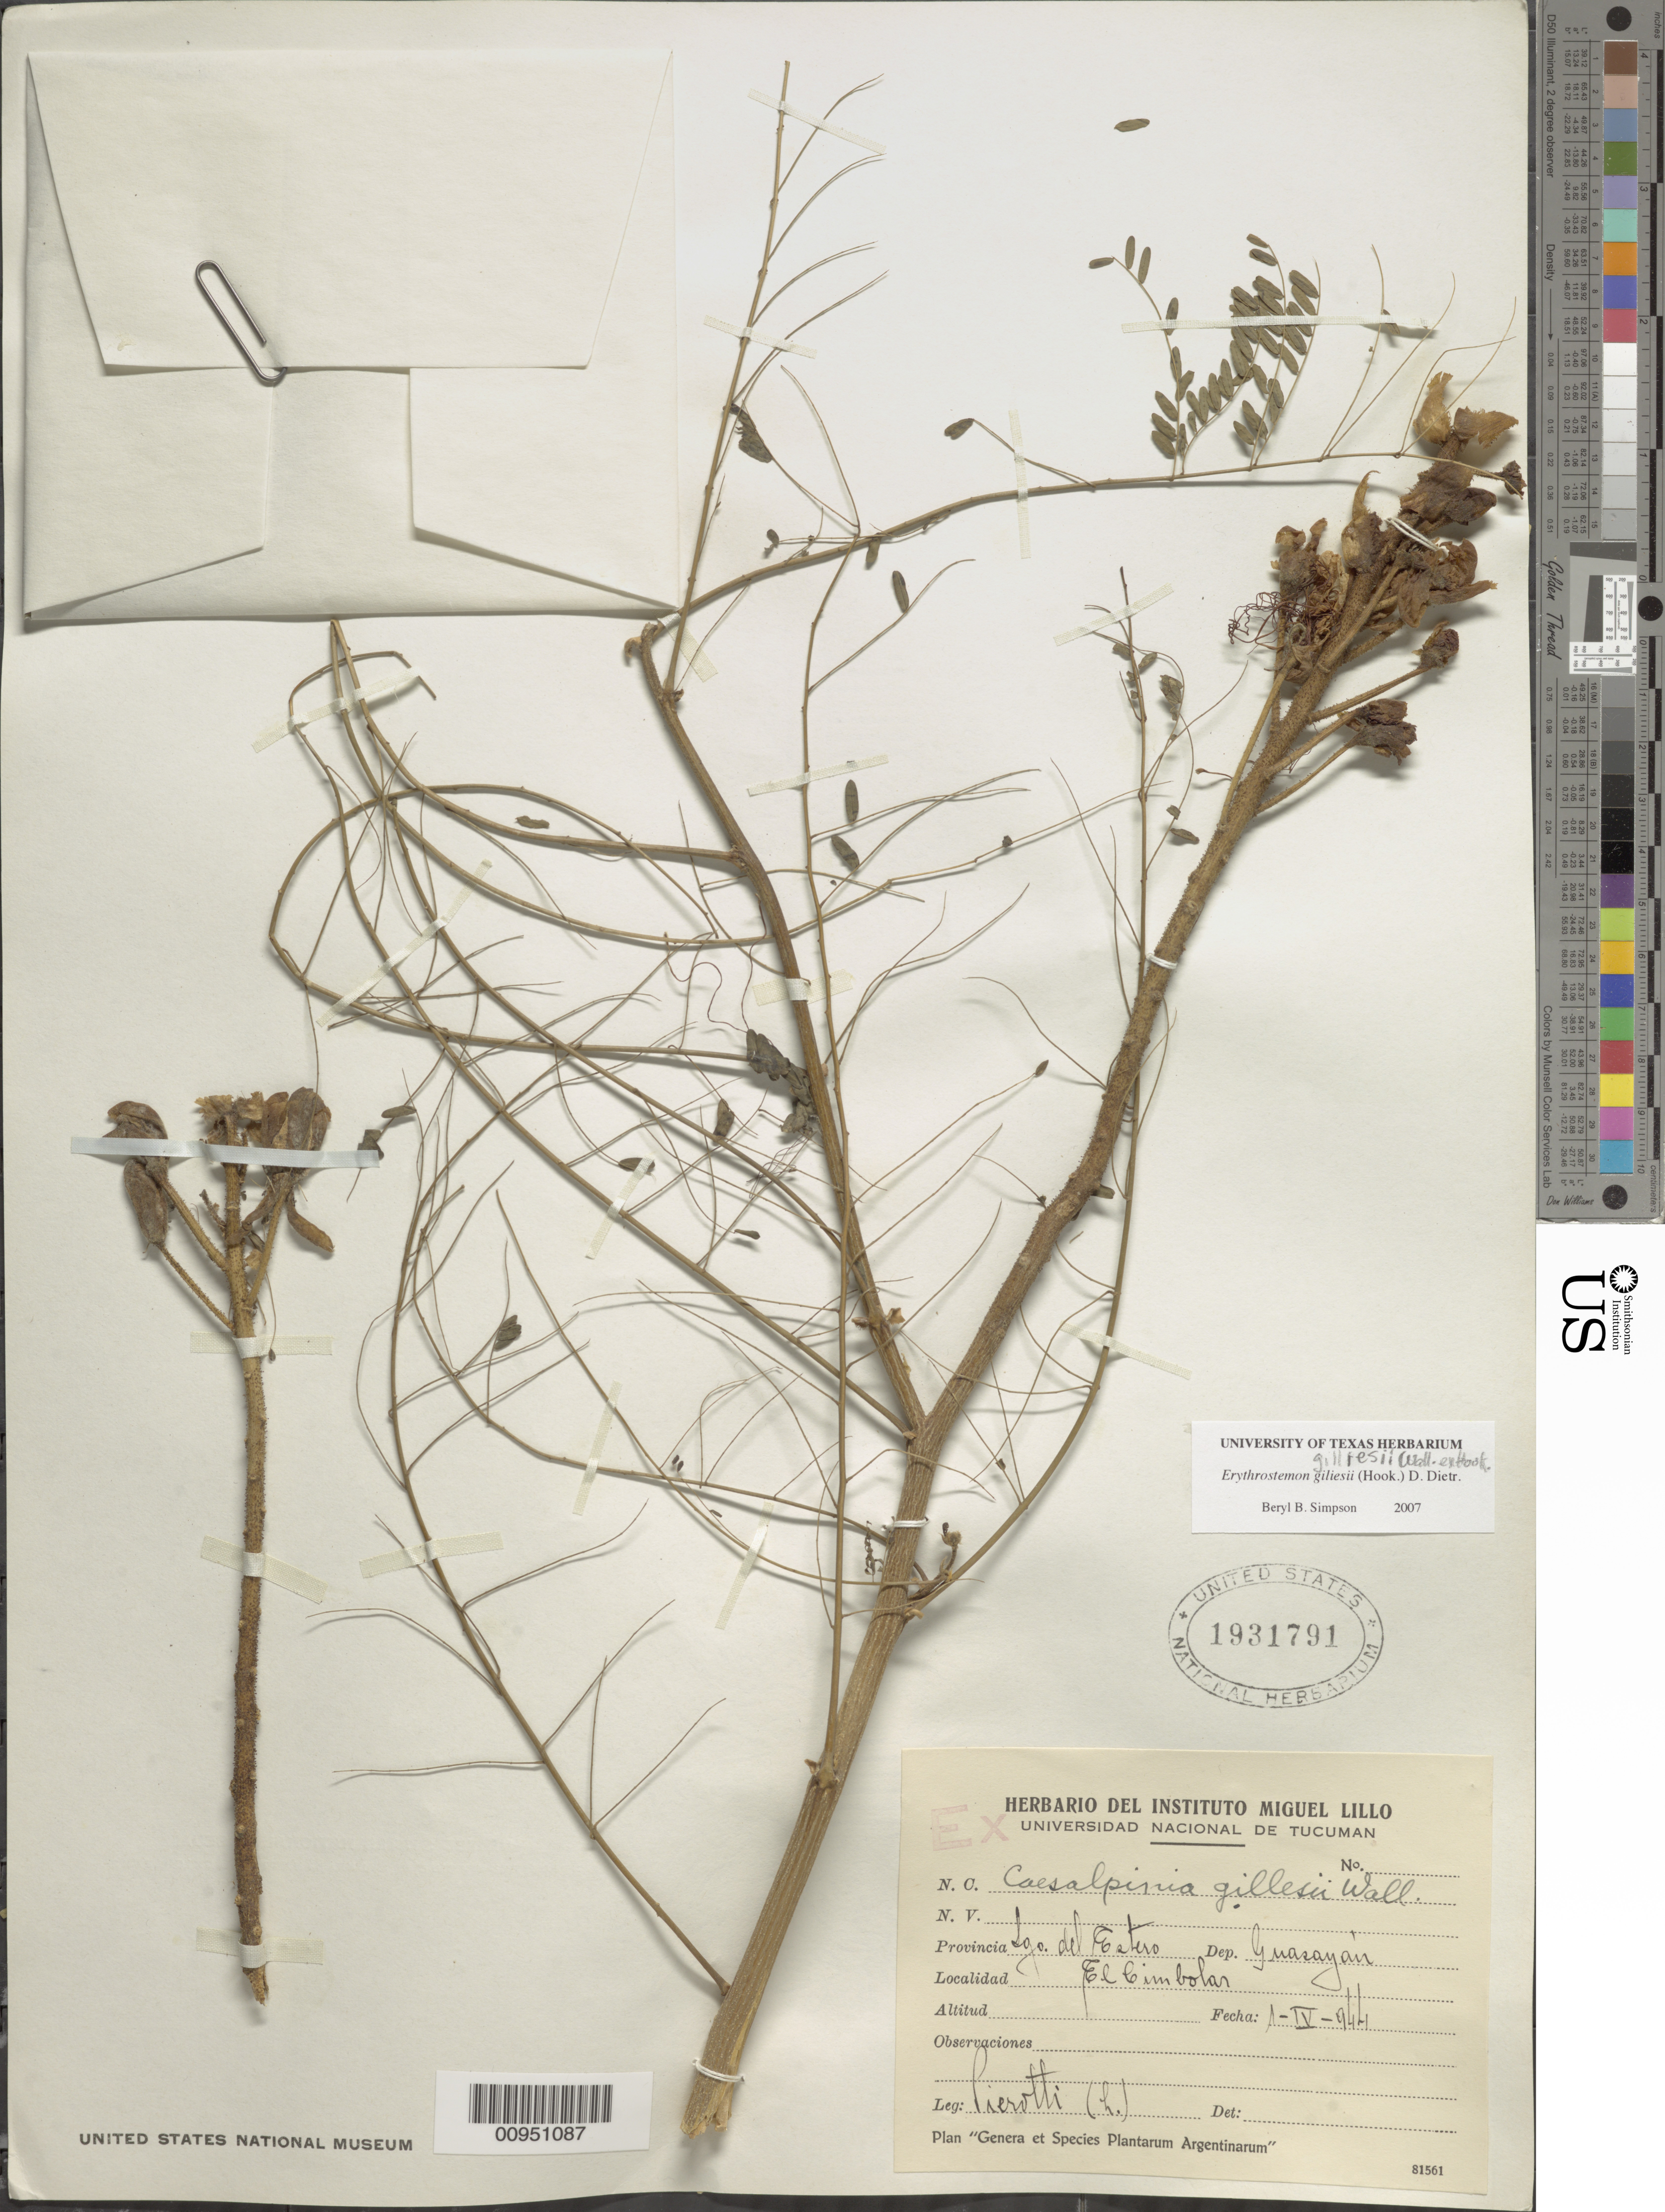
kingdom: Plantae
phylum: Tracheophyta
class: Magnoliopsida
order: Fabales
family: Fabaceae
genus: Erythrostemon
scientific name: Erythrostemon gilliesii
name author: (Hook.) Klotzsch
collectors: S. A. Pierotti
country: Argentina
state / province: Santiago del Estero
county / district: Guasayán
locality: El Cimbolar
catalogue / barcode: US 1931791